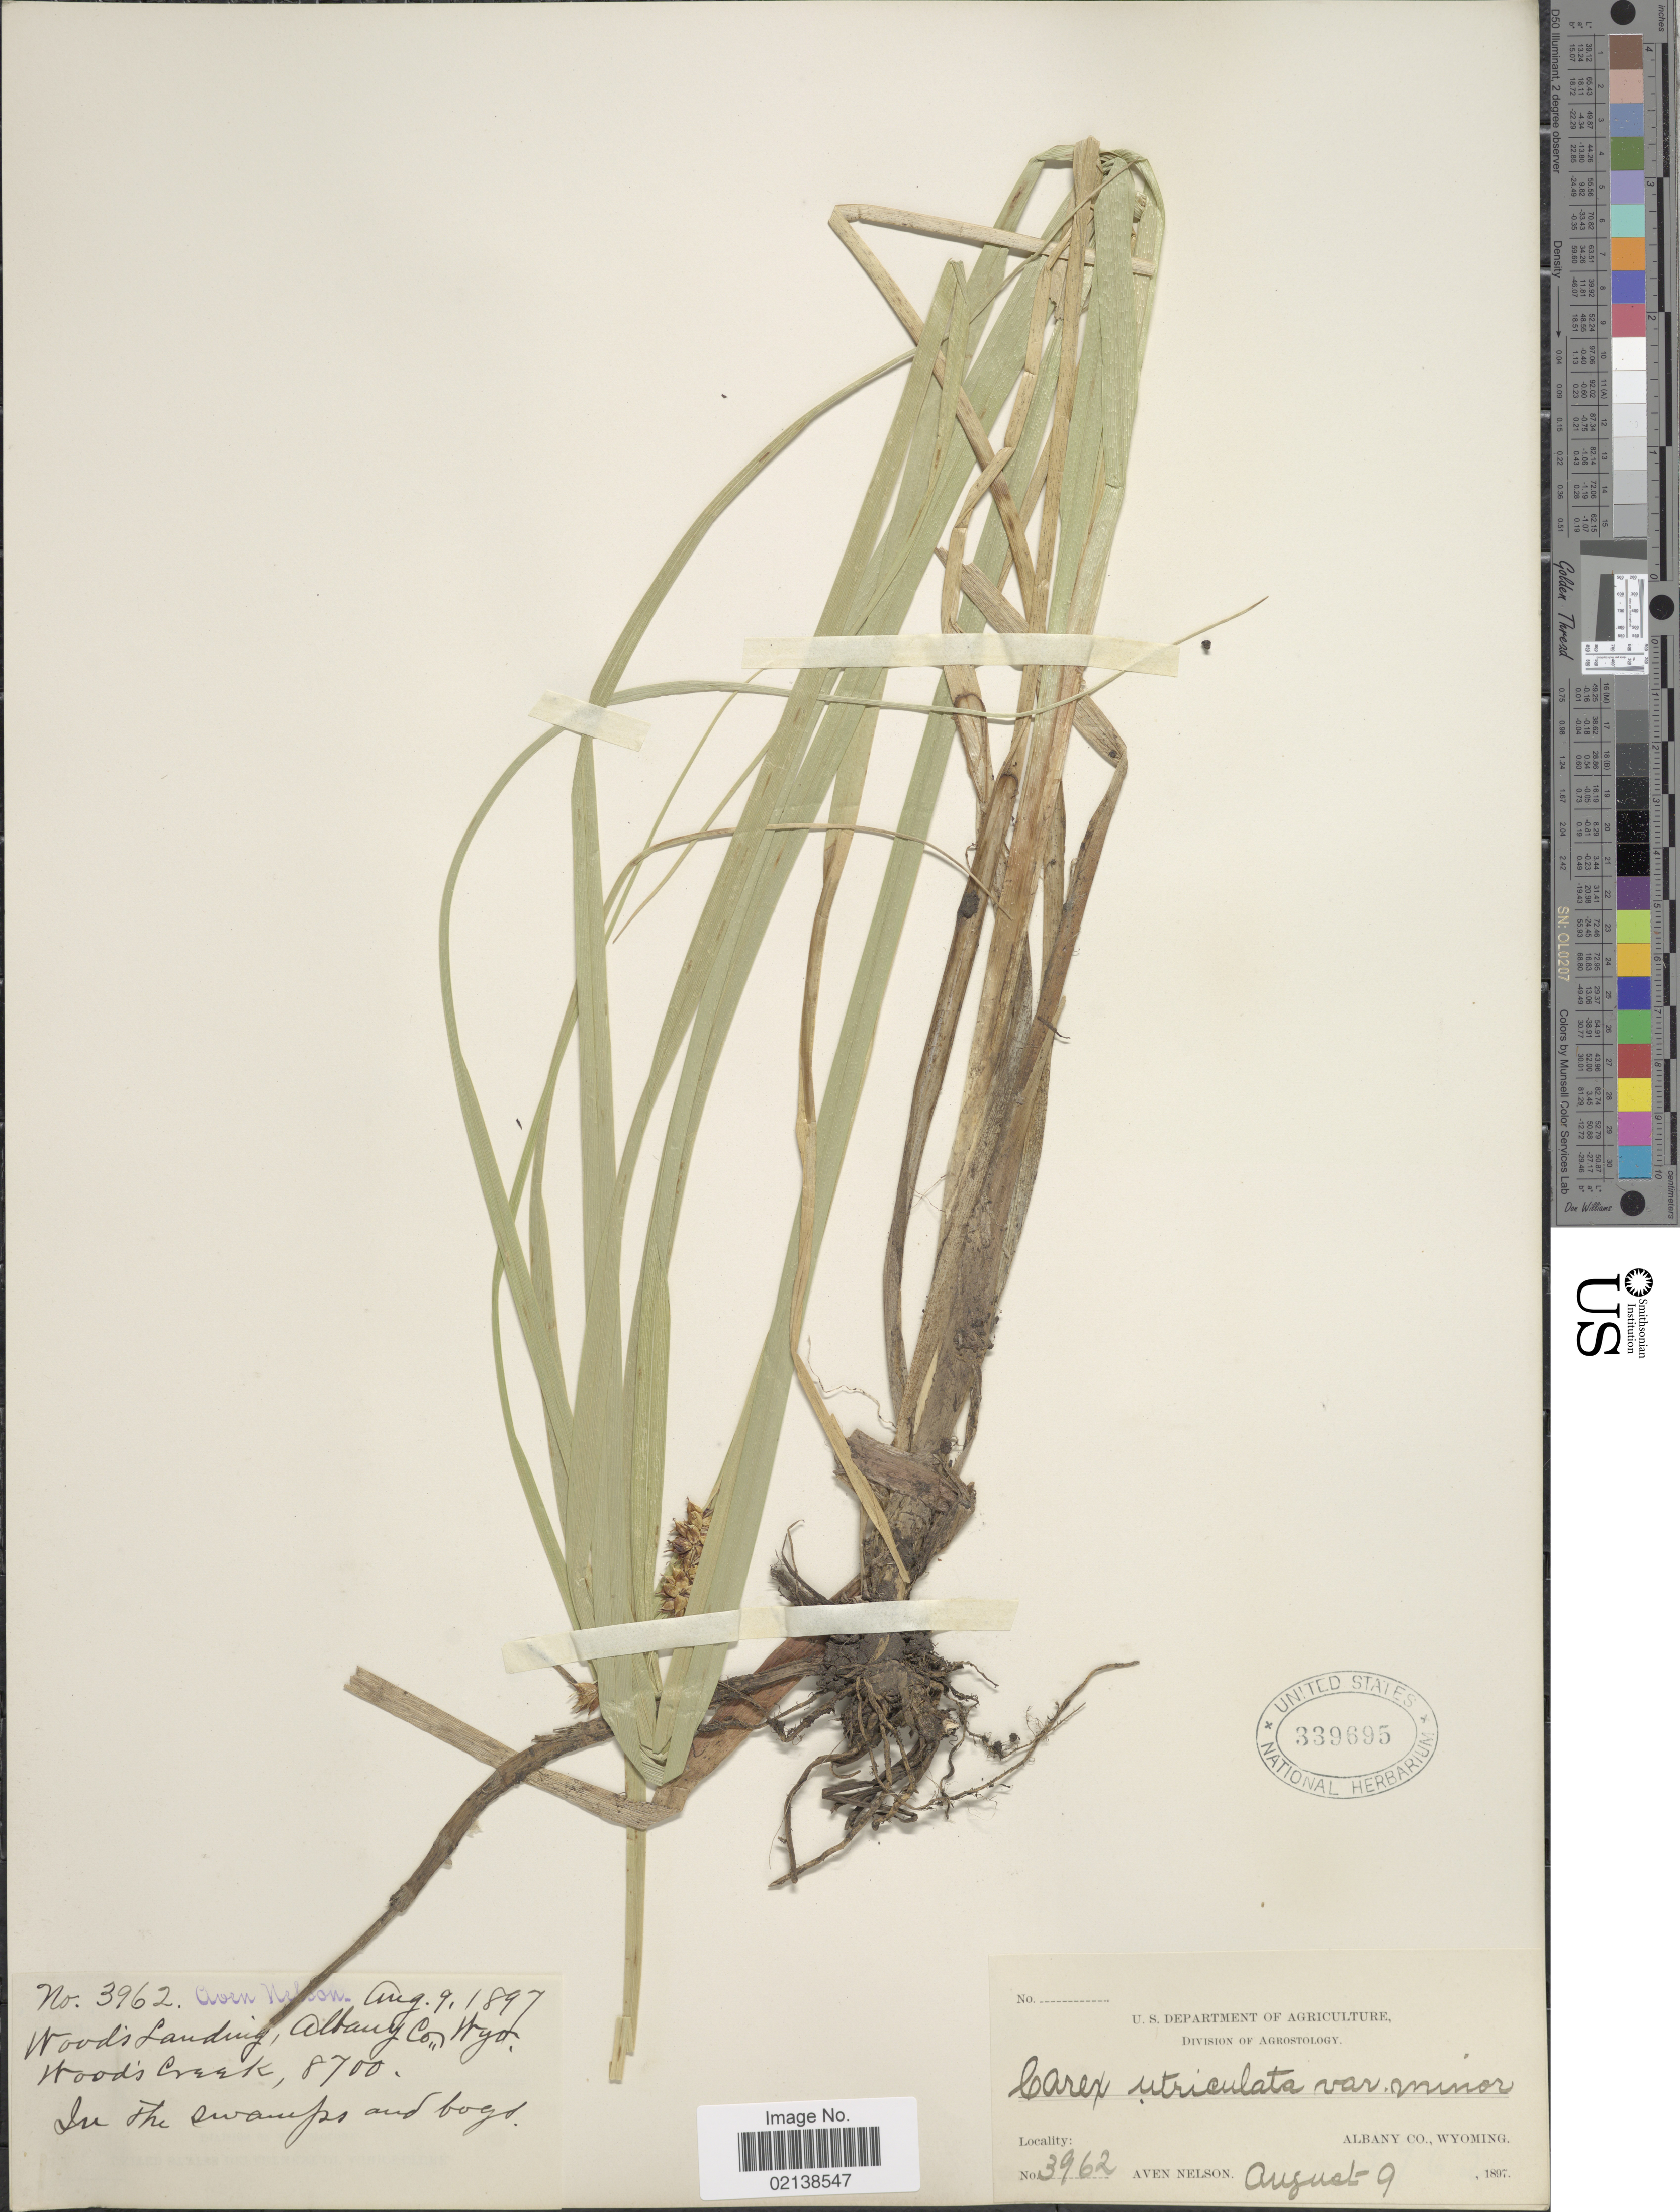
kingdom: Plantae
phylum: Tracheophyta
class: Liliopsida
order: Poales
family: Cyperaceae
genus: Carex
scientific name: Carex utriculata var. minor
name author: Boott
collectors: A. Nelson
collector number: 3962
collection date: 1897-08-09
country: United States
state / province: Wyoming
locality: Albany Co., Wyoming, Woods Landing, Woods Creek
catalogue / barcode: US 339695